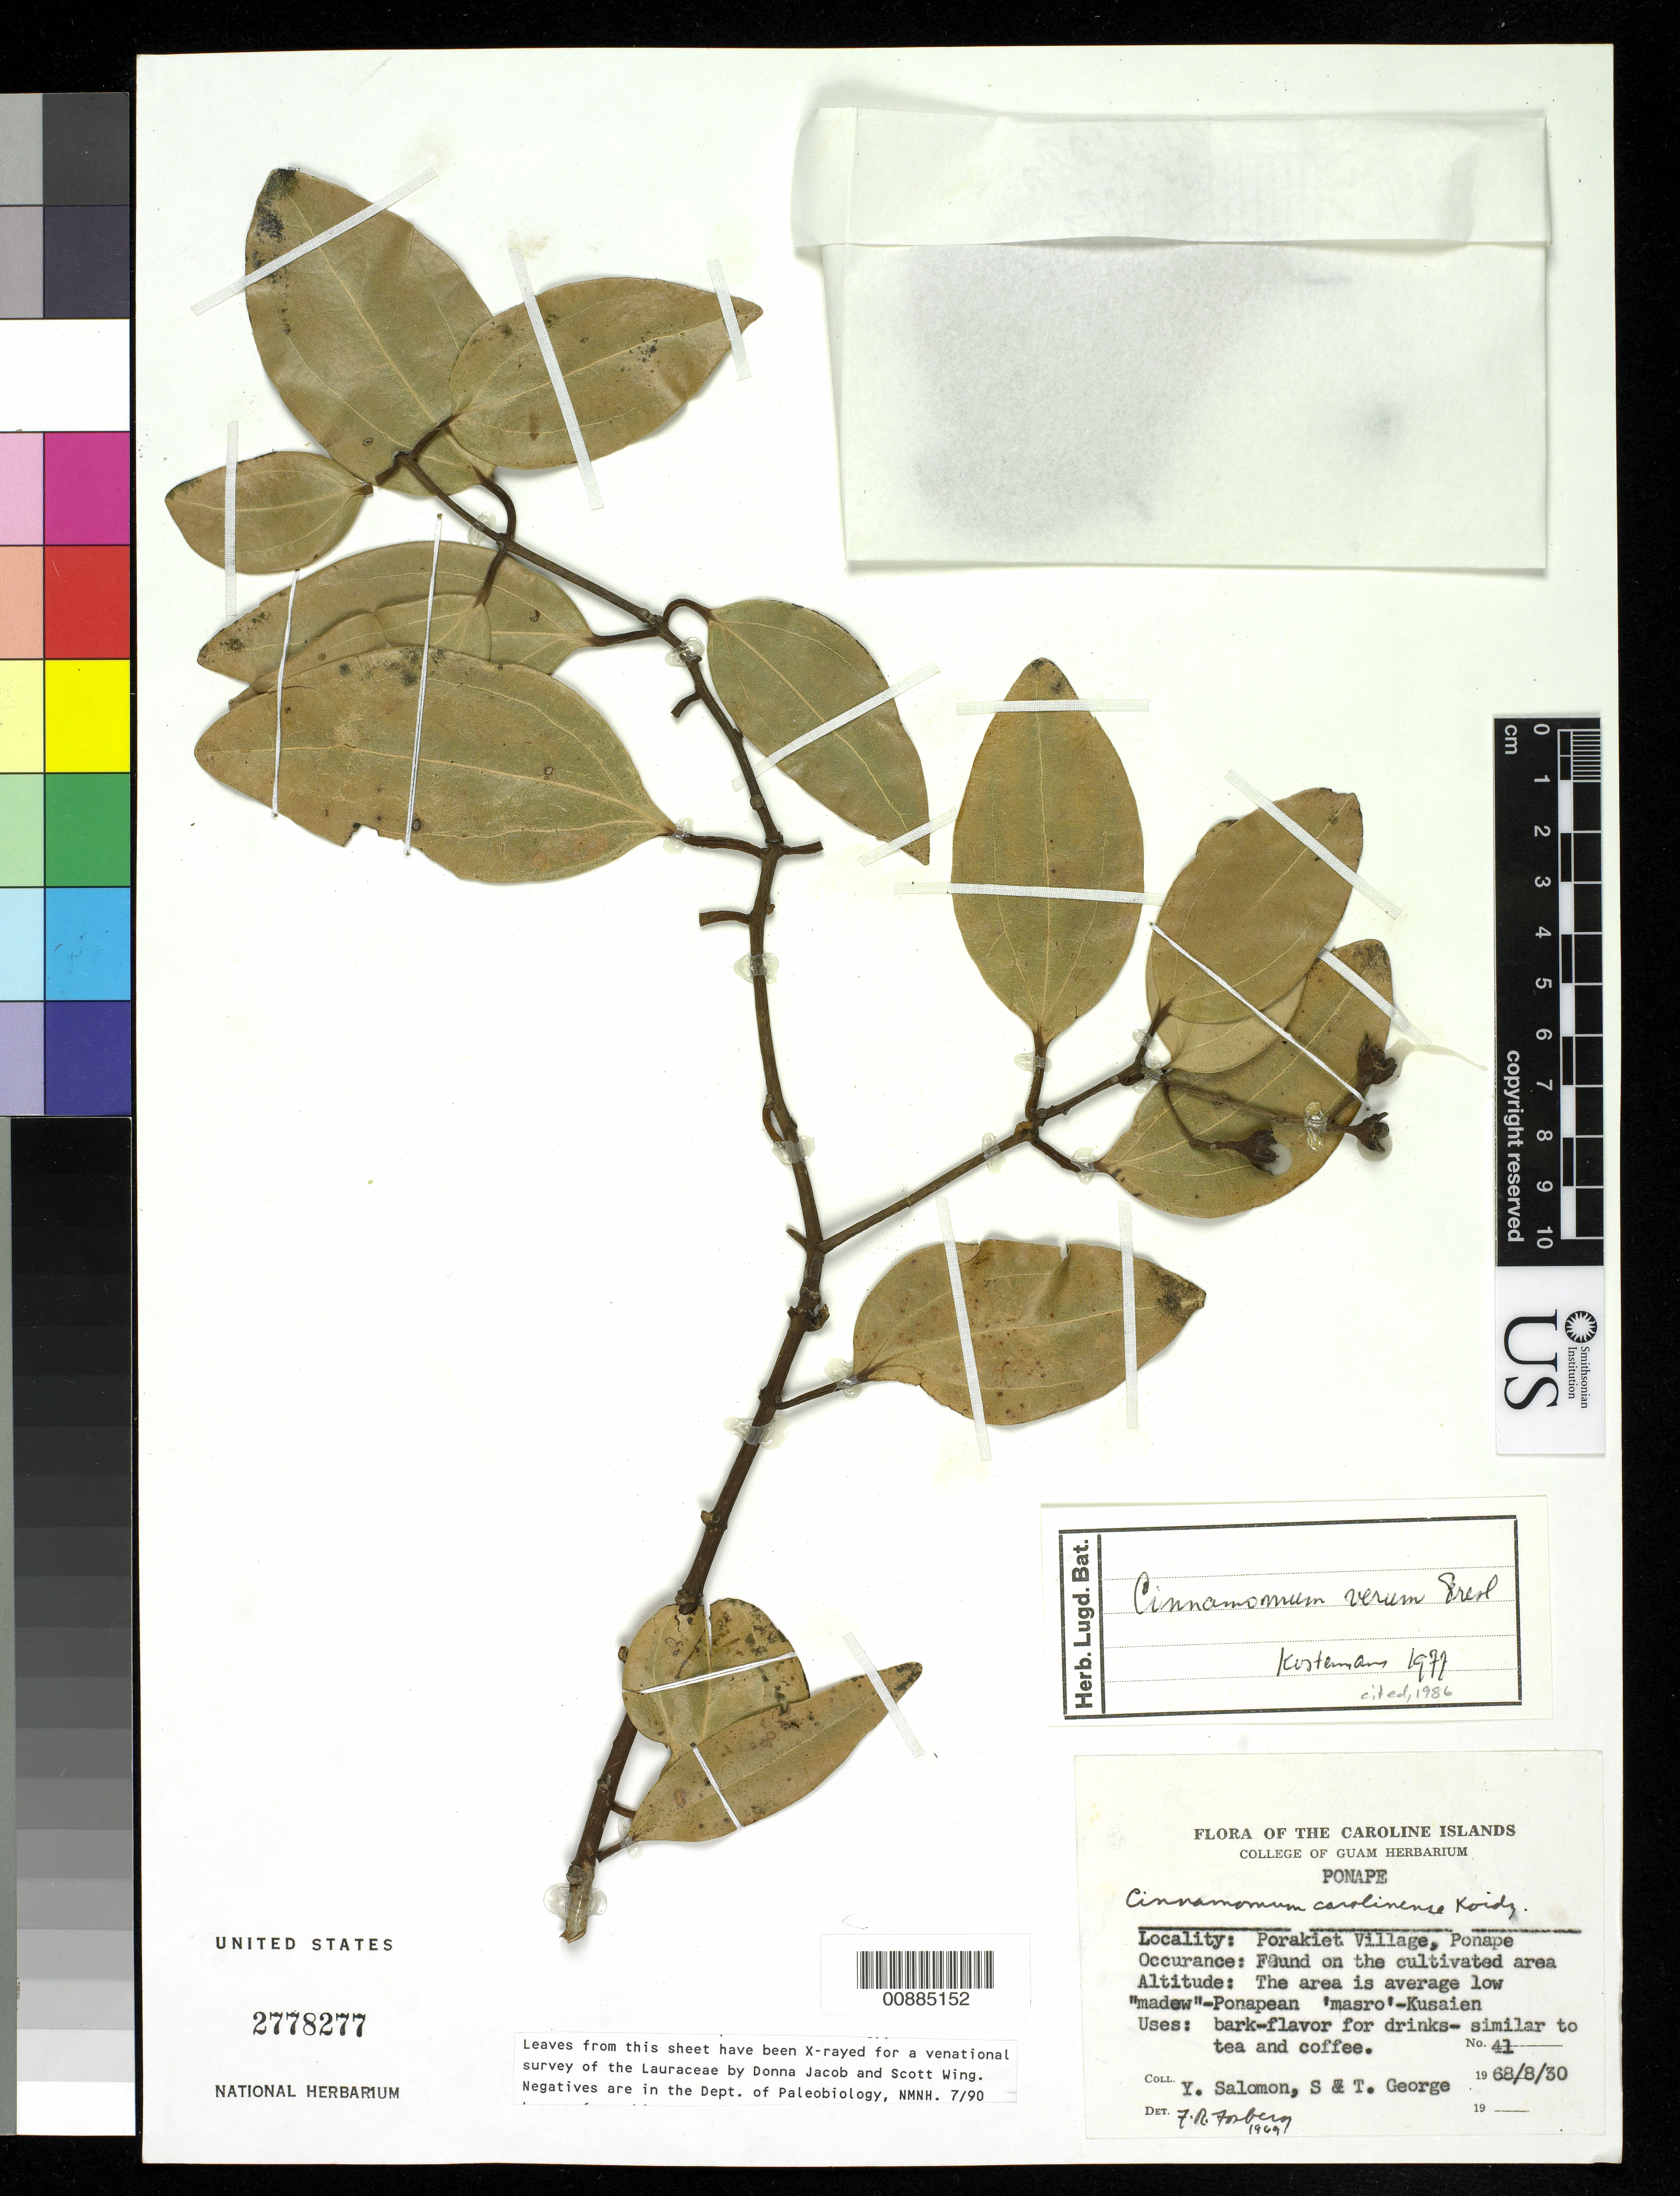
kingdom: Plantae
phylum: Tracheophyta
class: Magnoliopsida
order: Laurales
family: Lauraceae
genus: Cinnamomum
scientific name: Cinnamomum verum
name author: J. Presl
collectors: Y. Salomon, S. George & T. George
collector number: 41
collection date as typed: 30 Aug 1968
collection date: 1968-08-30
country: Micronesia, Federated States of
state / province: Pohnpei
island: Pohnpei [Ponape]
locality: Porakiet Village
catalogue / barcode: US 2778277